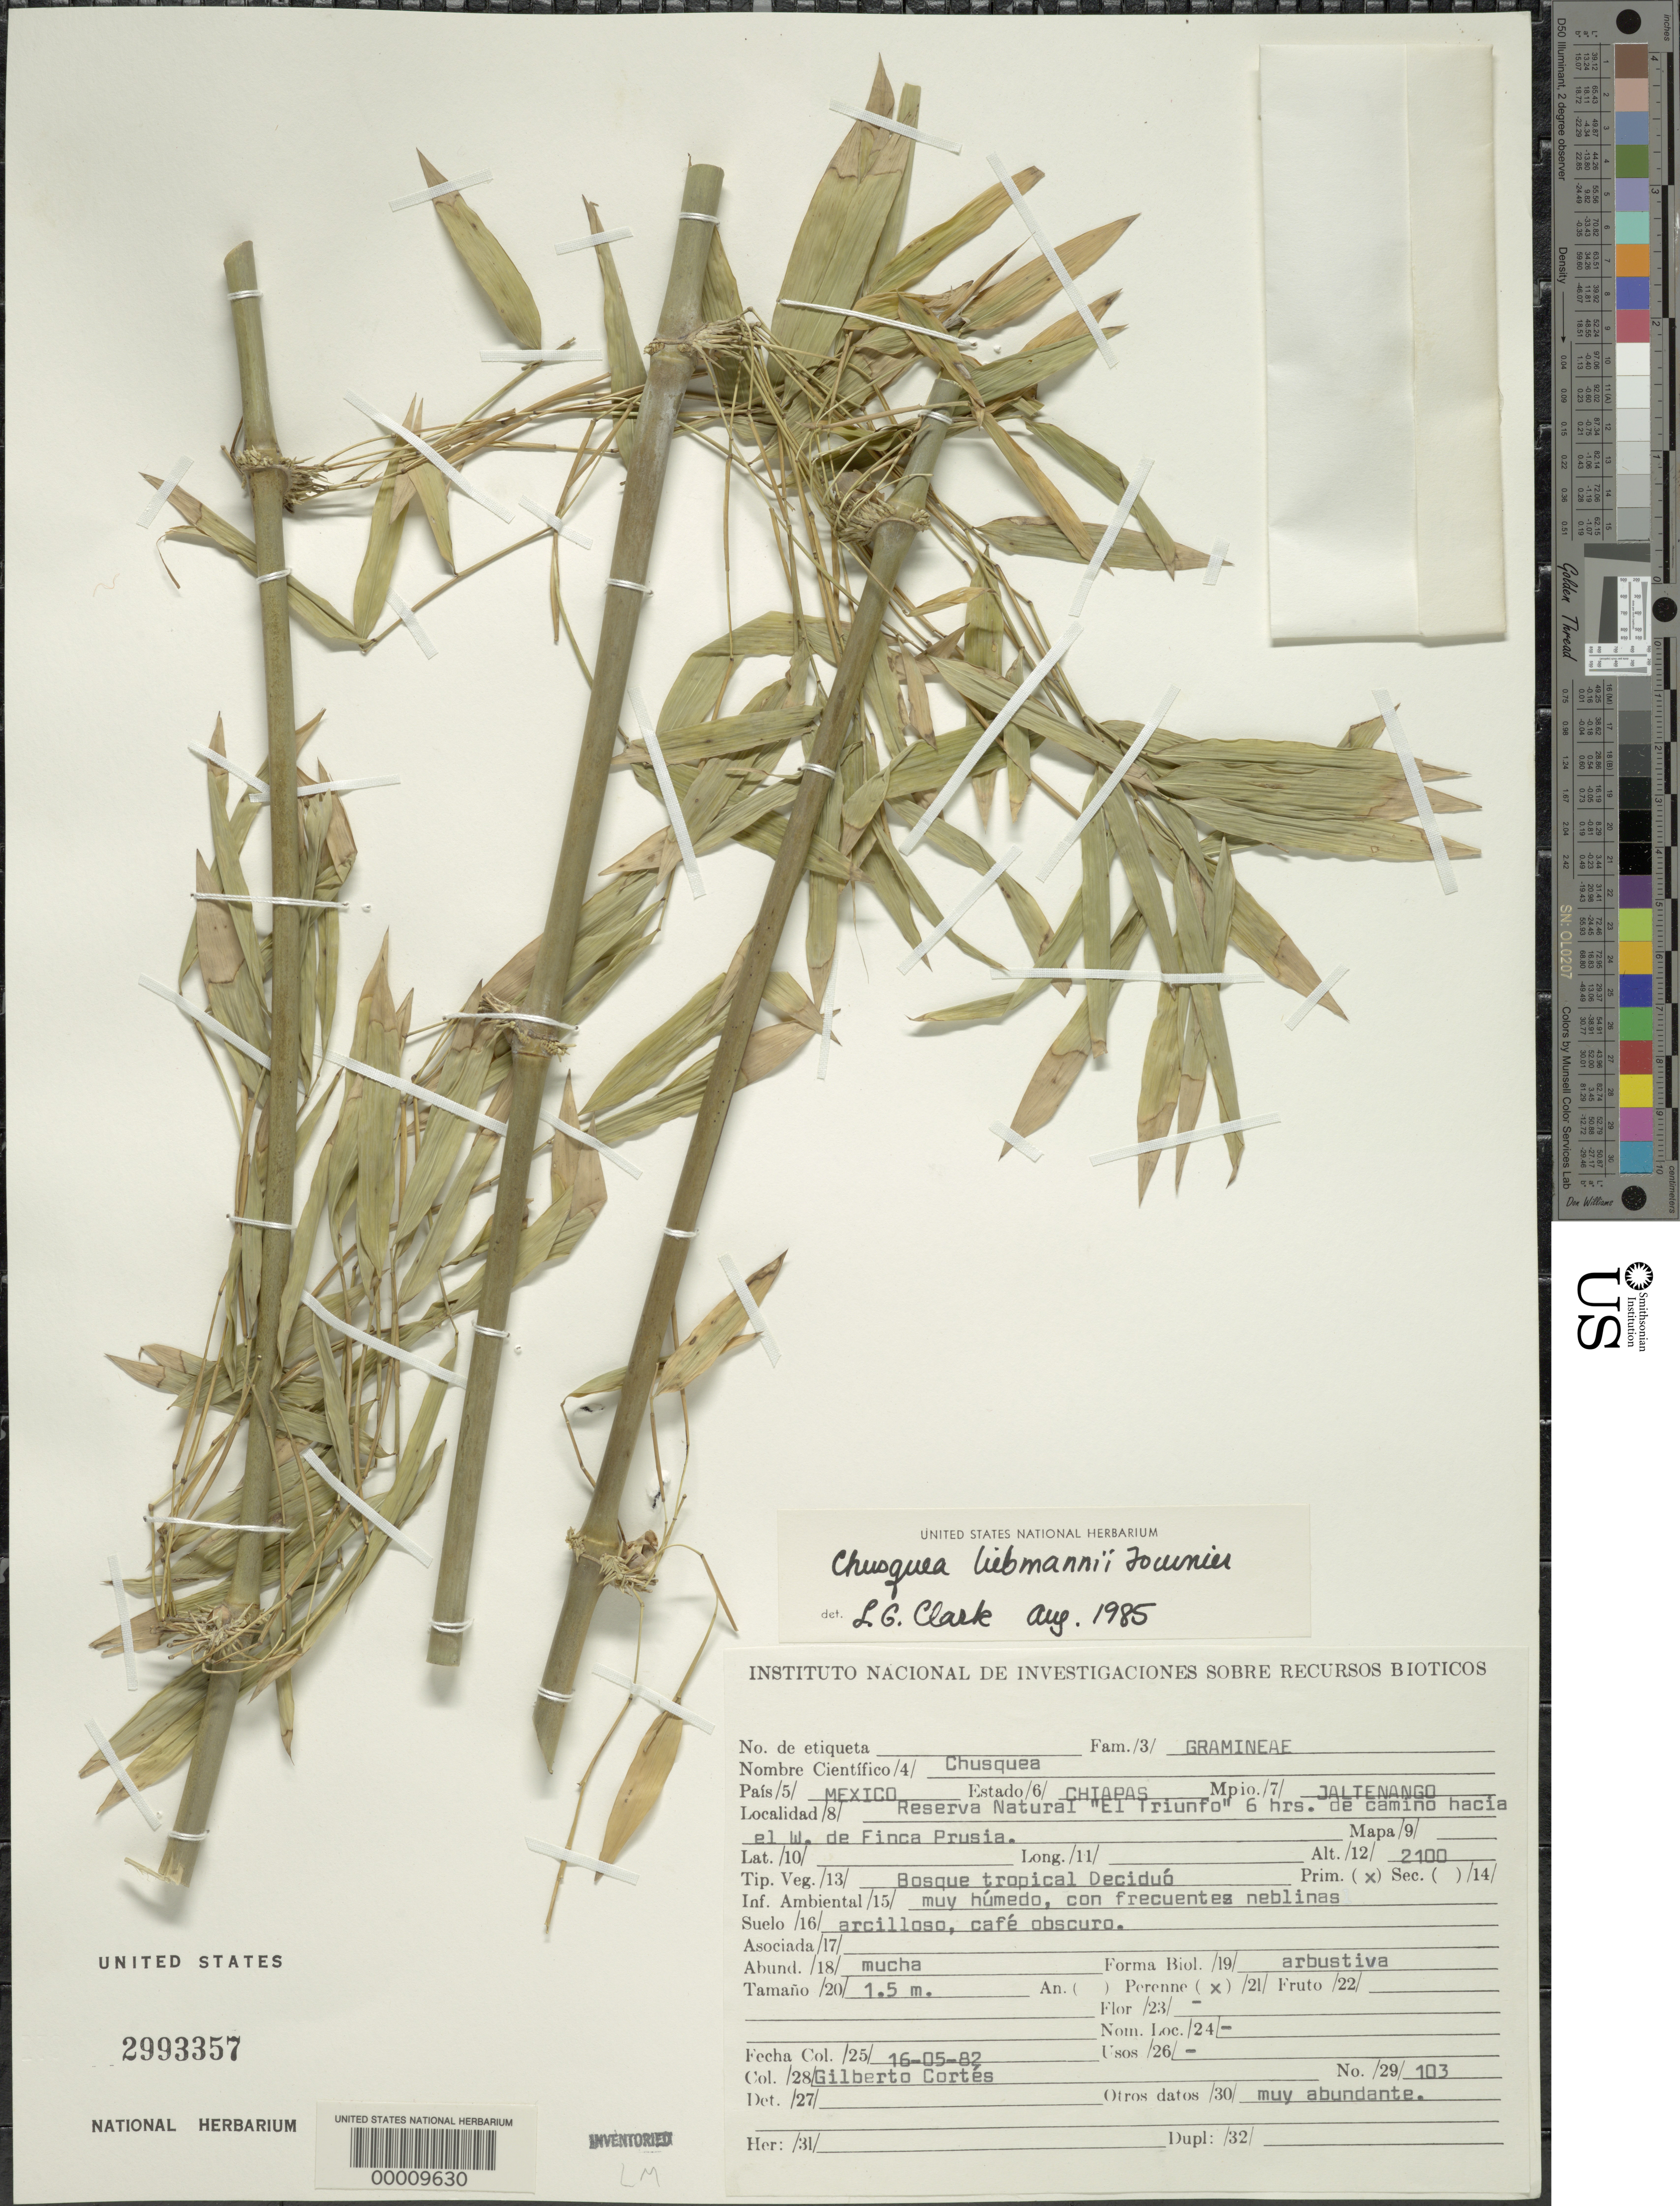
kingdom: Plantae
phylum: Tracheophyta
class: Liliopsida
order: Poales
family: Poaceae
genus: Chusquea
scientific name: Chusquea liebmannii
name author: E. Fourn.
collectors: G. Cortés R.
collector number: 103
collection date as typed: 16 May 1982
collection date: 1982-05-16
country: Mexico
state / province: Chiapas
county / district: Jaltenango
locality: Reserva Natural "El Triunfo"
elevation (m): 2100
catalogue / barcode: US 2993357